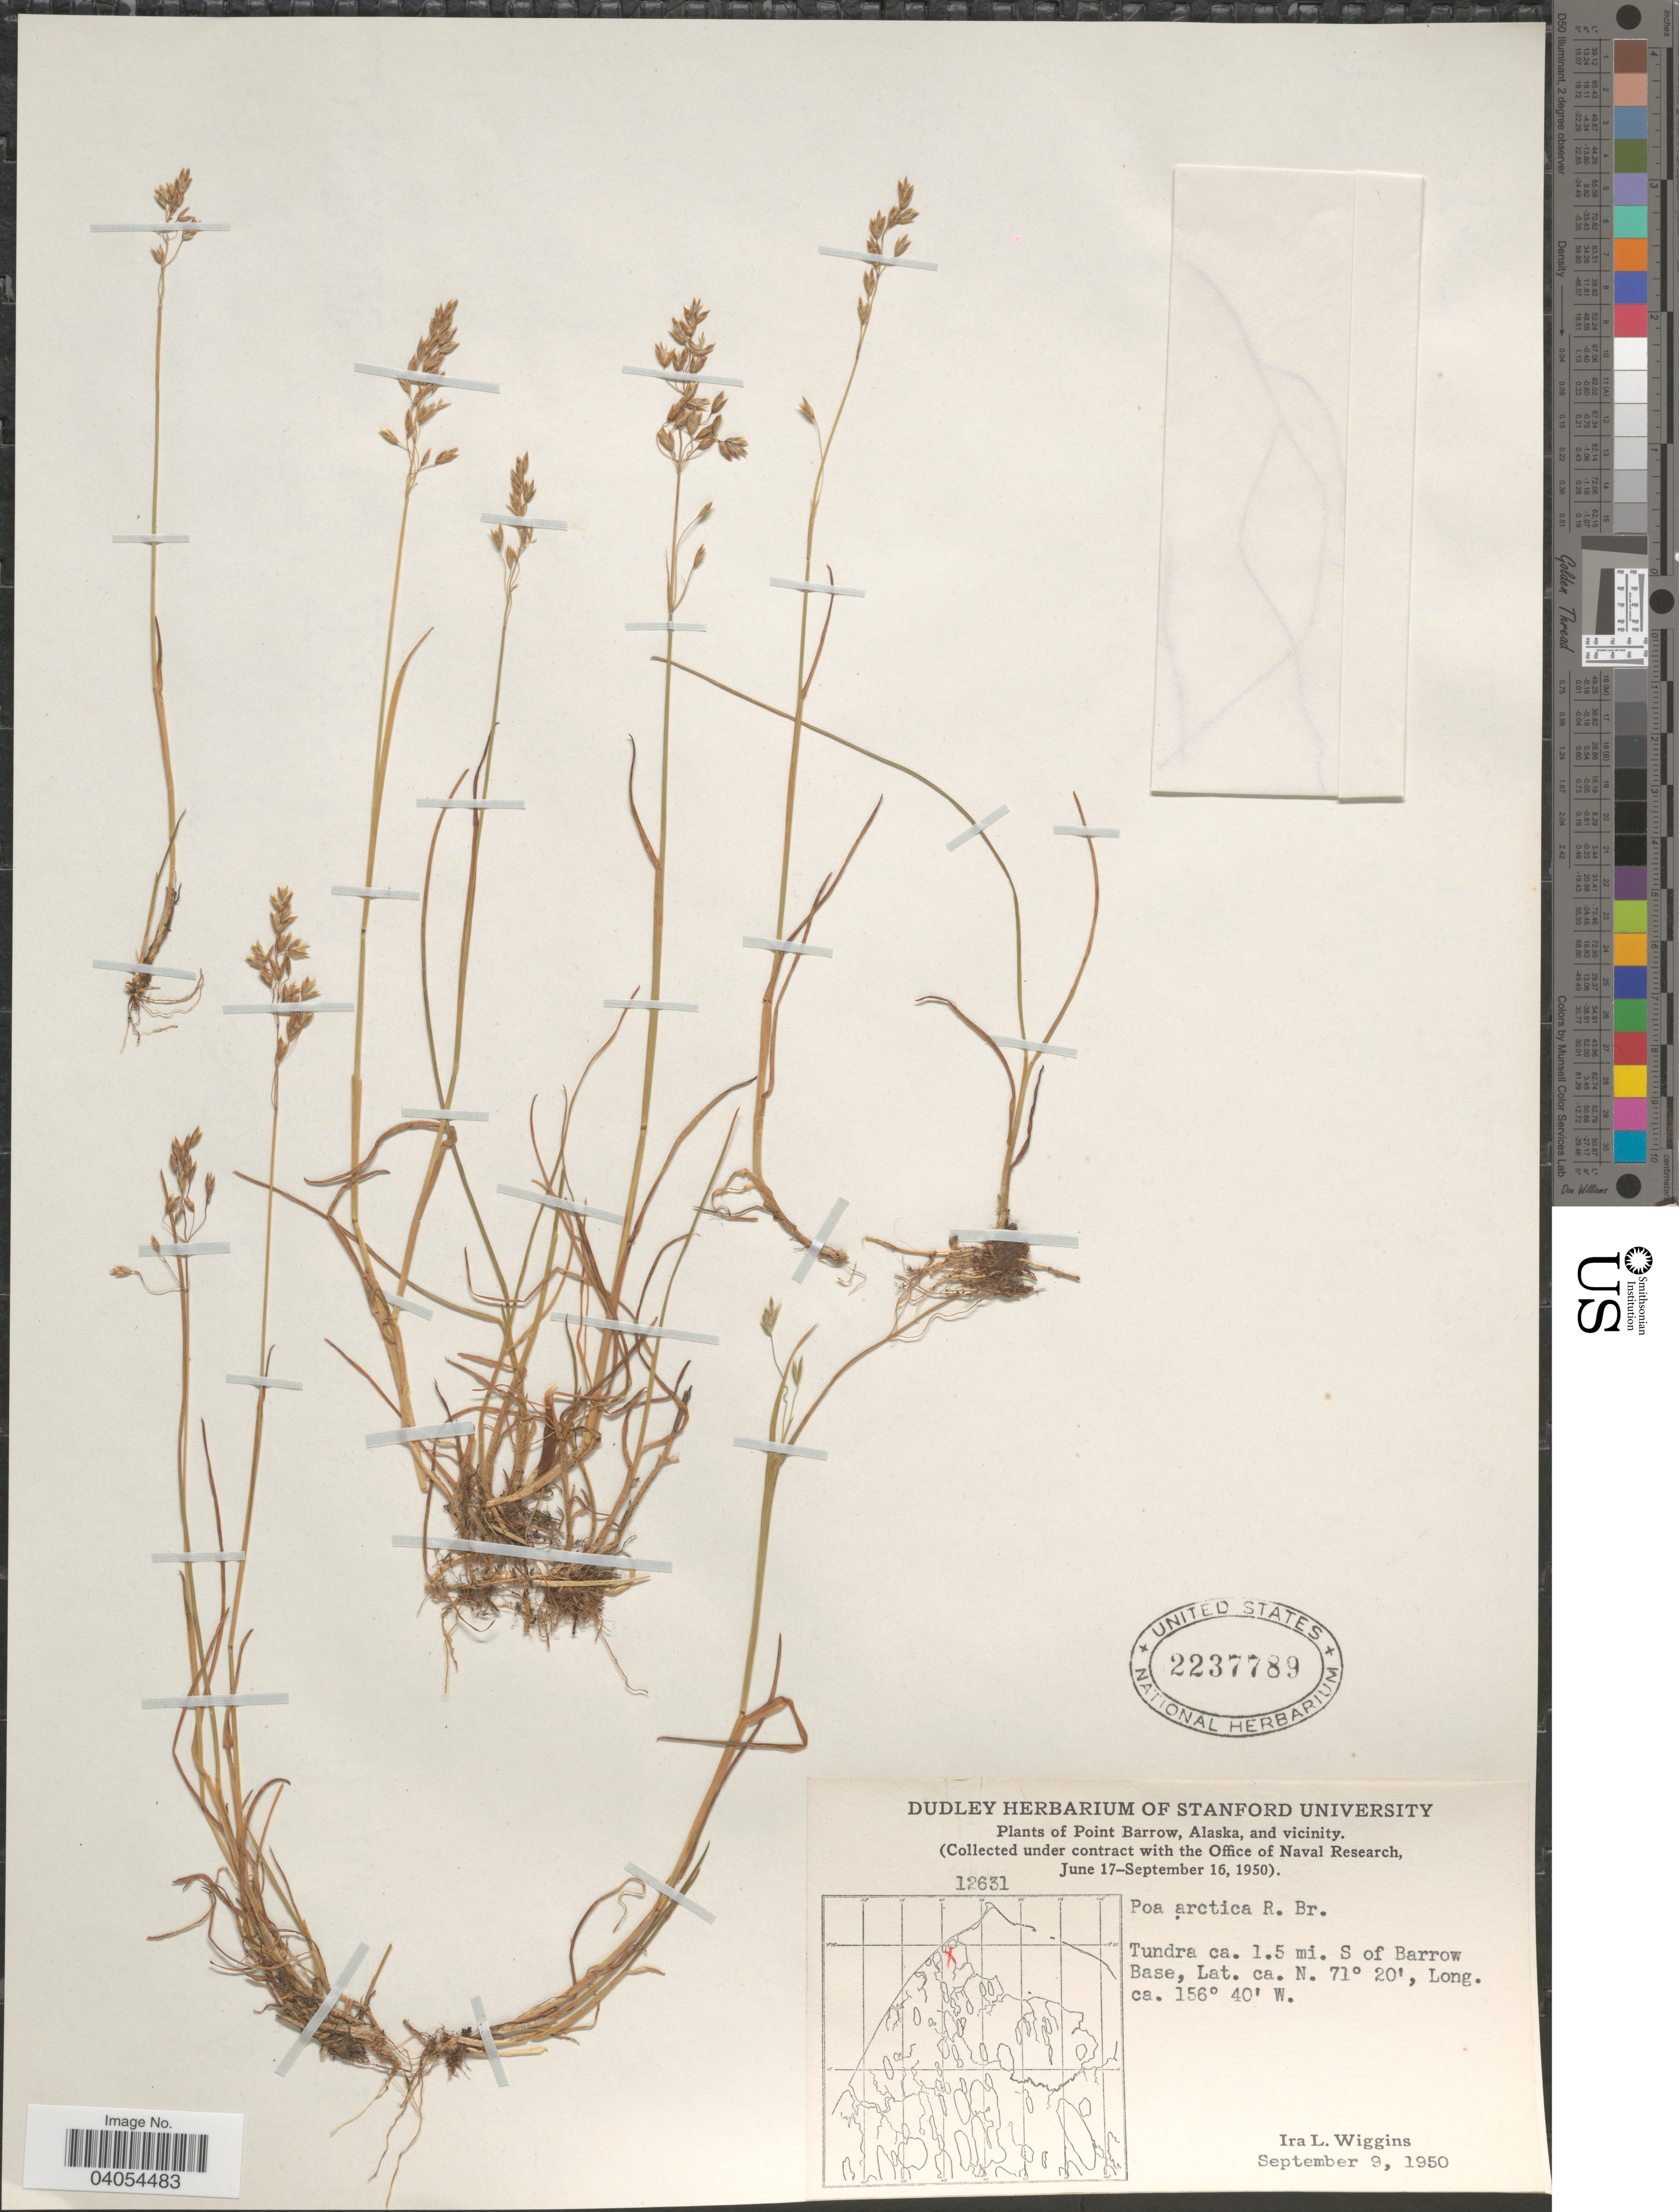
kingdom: Plantae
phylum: Tracheophyta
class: Liliopsida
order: Poales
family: Poaceae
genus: Poa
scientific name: Poa arctica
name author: R. Br.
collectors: I. L. Wiggins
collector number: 12631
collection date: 1950-09-09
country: United States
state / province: Alaska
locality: Point Barrow, Alaska, and vicinity. Tundra ca. 1.5 mi. S of Barrow Base.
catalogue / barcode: US 2237789